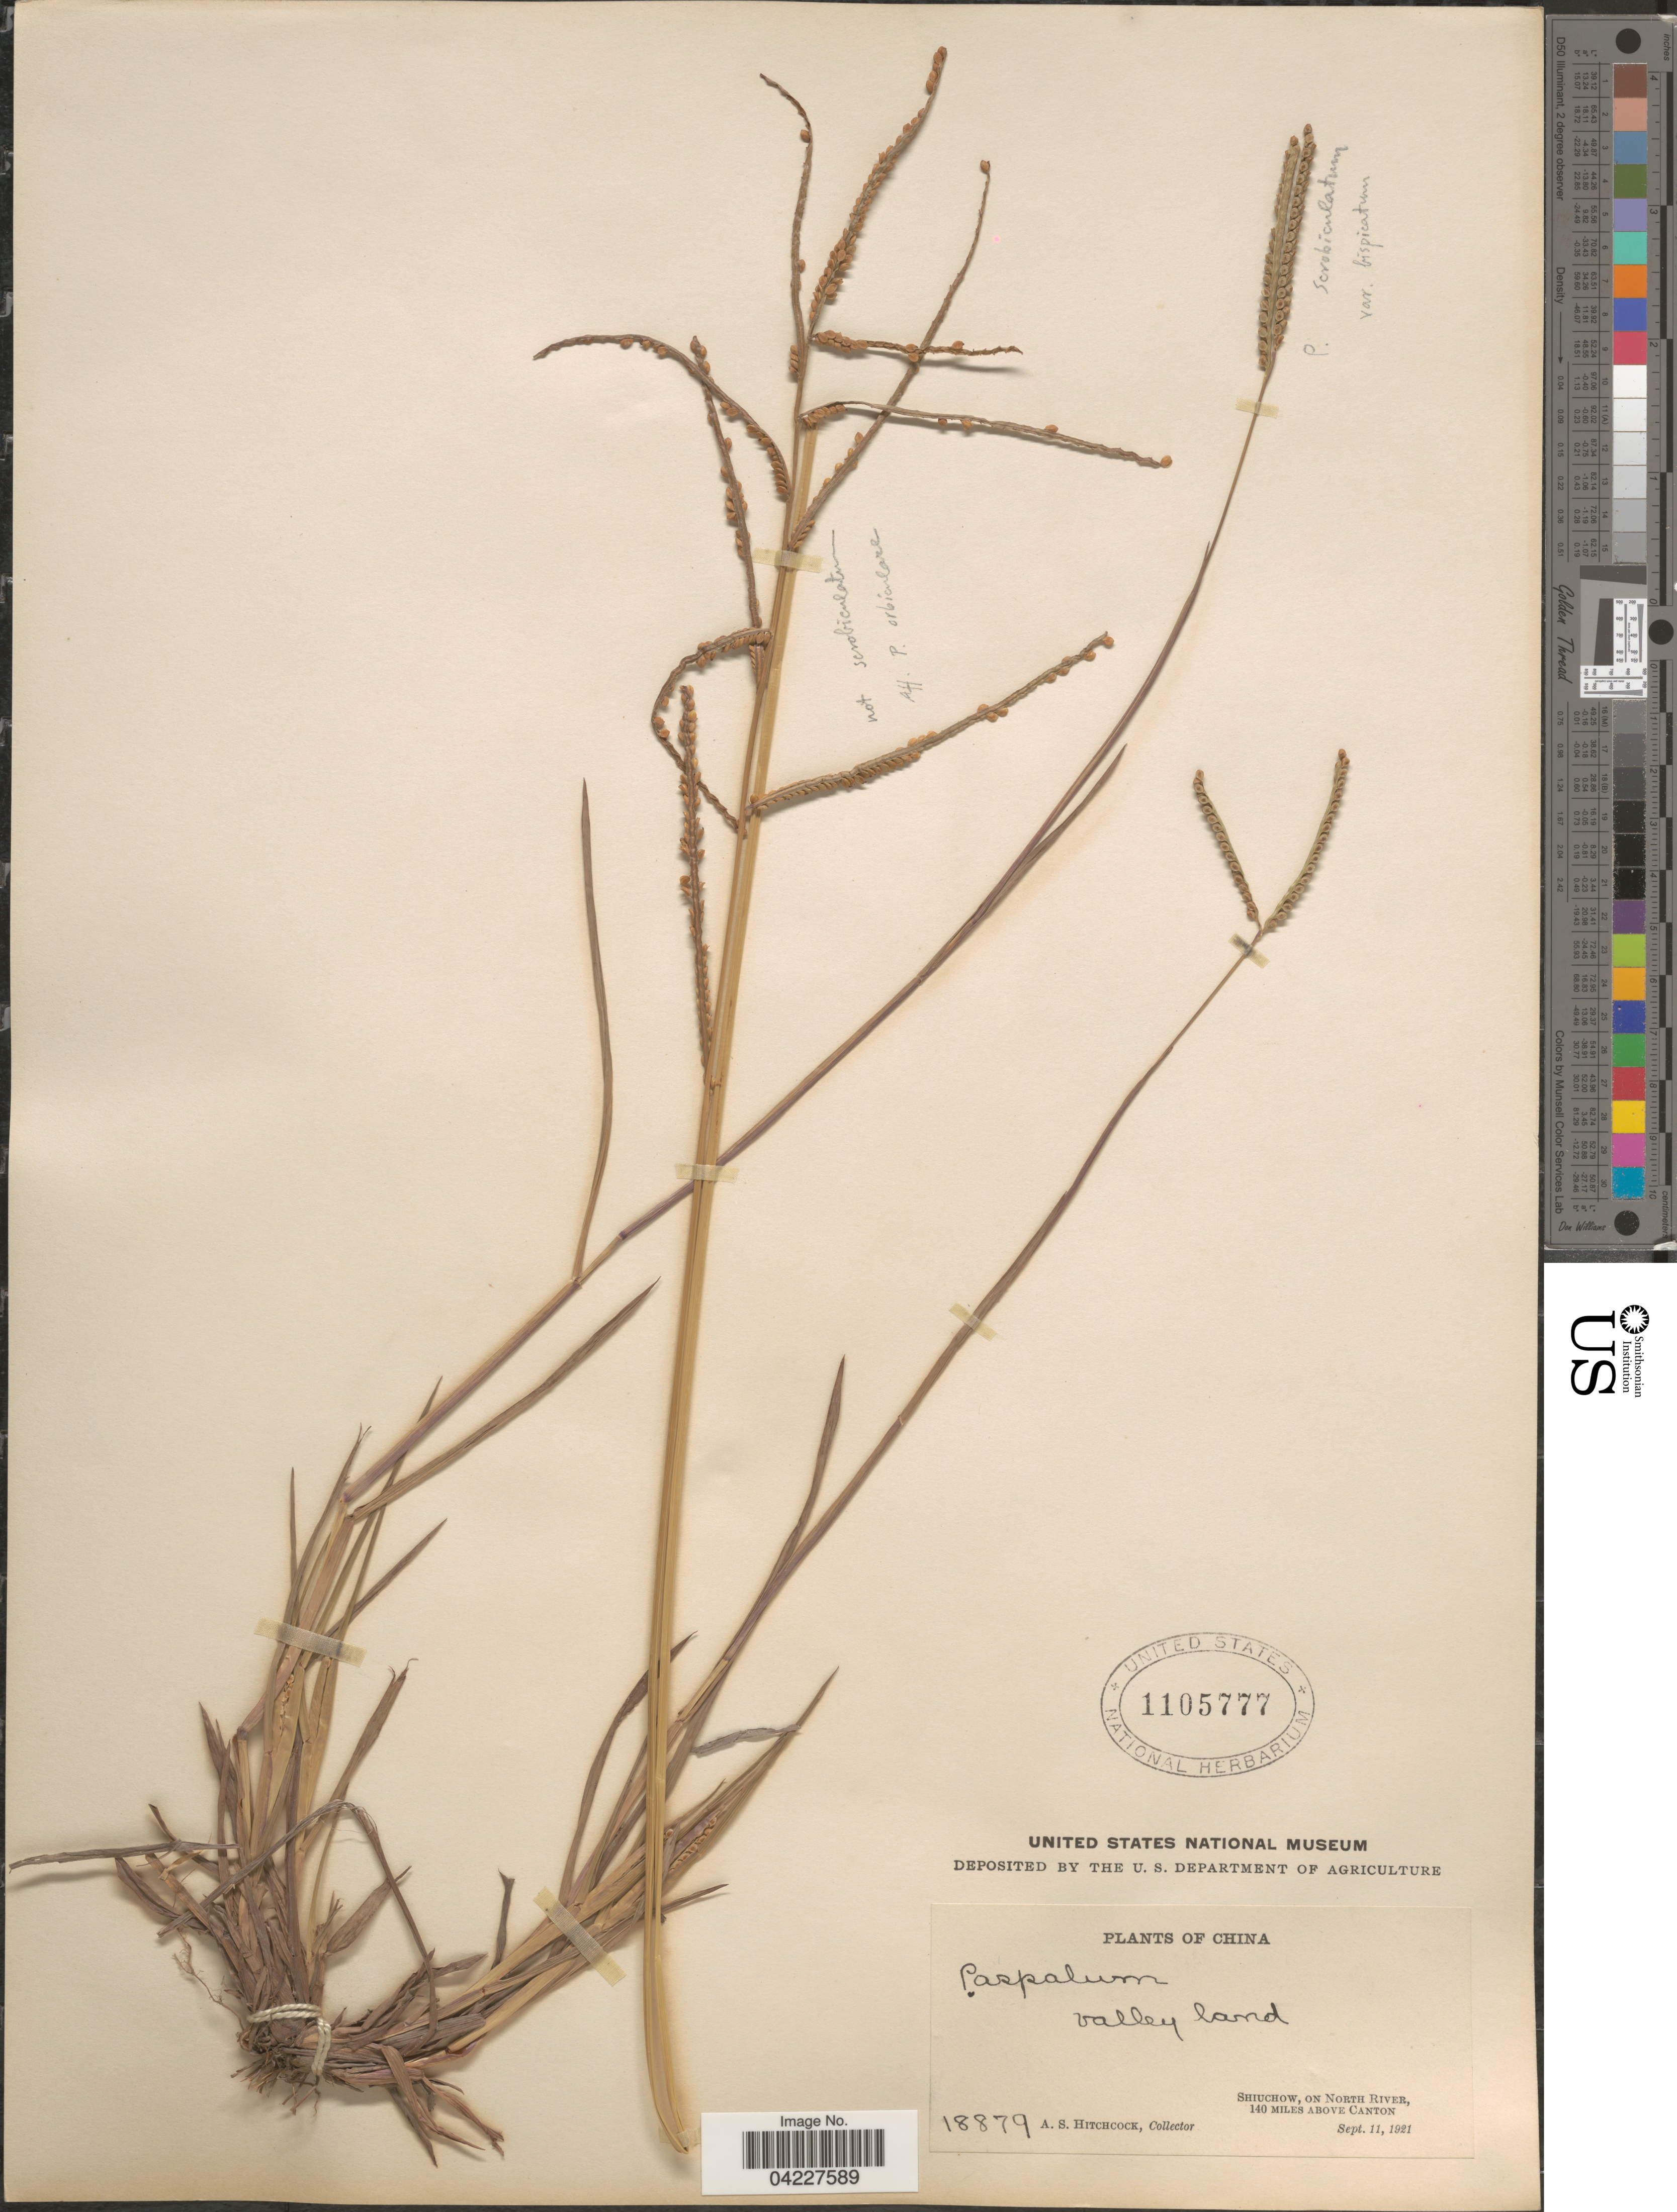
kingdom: Plantae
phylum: Tracheophyta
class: Liliopsida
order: Poales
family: Poaceae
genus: Paspalum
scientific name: Paspalum scrobiculatum var. bispicatum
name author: Hack. ex Merr.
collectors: A. S. Hitchcock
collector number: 18879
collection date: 1921-09-11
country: China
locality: Valley land. Shuichow, On North River, 140 Miles Above Canton.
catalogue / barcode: US 1105777